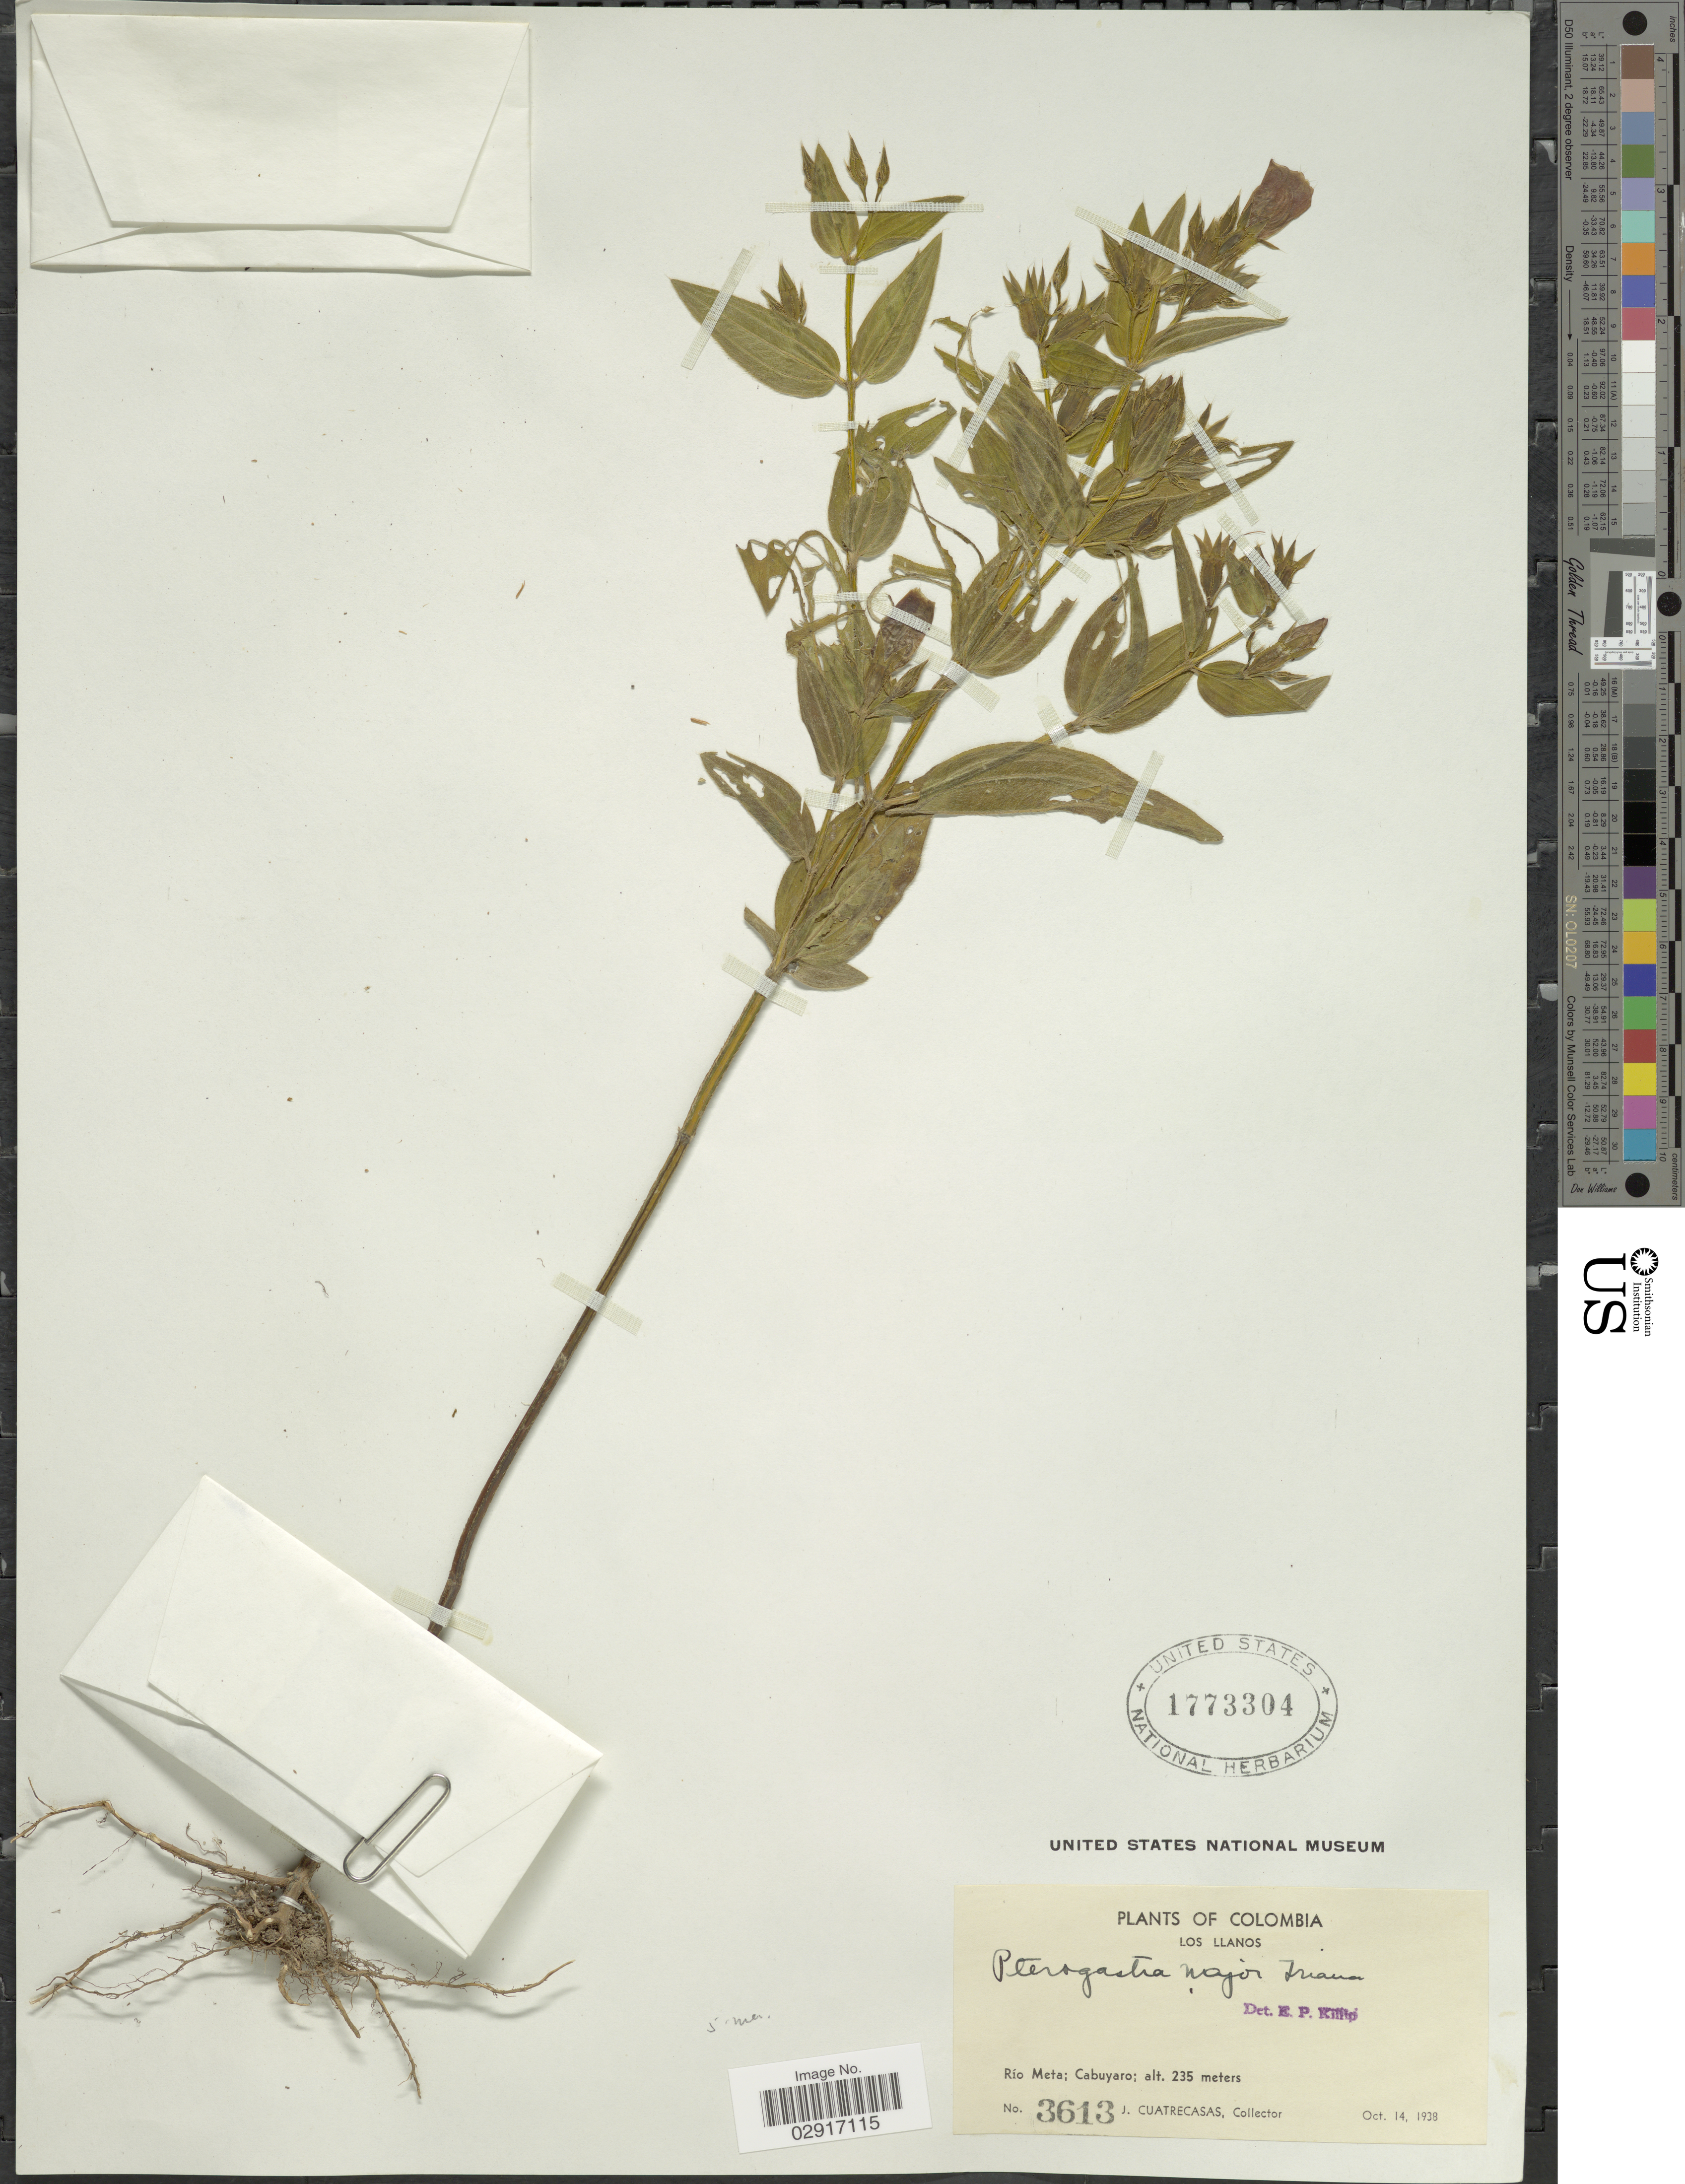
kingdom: Plantae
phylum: Tracheophyta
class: Magnoliopsida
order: Myrtales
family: Melastomataceae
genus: Pterogastra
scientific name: Pterogastra divaricata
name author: (Bonpl.) Naudin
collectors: J. Cuatrecasas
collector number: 3613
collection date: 1938-10-14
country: Colombia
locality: Los Llanos. Río Meta; Cabuyaro.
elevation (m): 234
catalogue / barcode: US 1773304